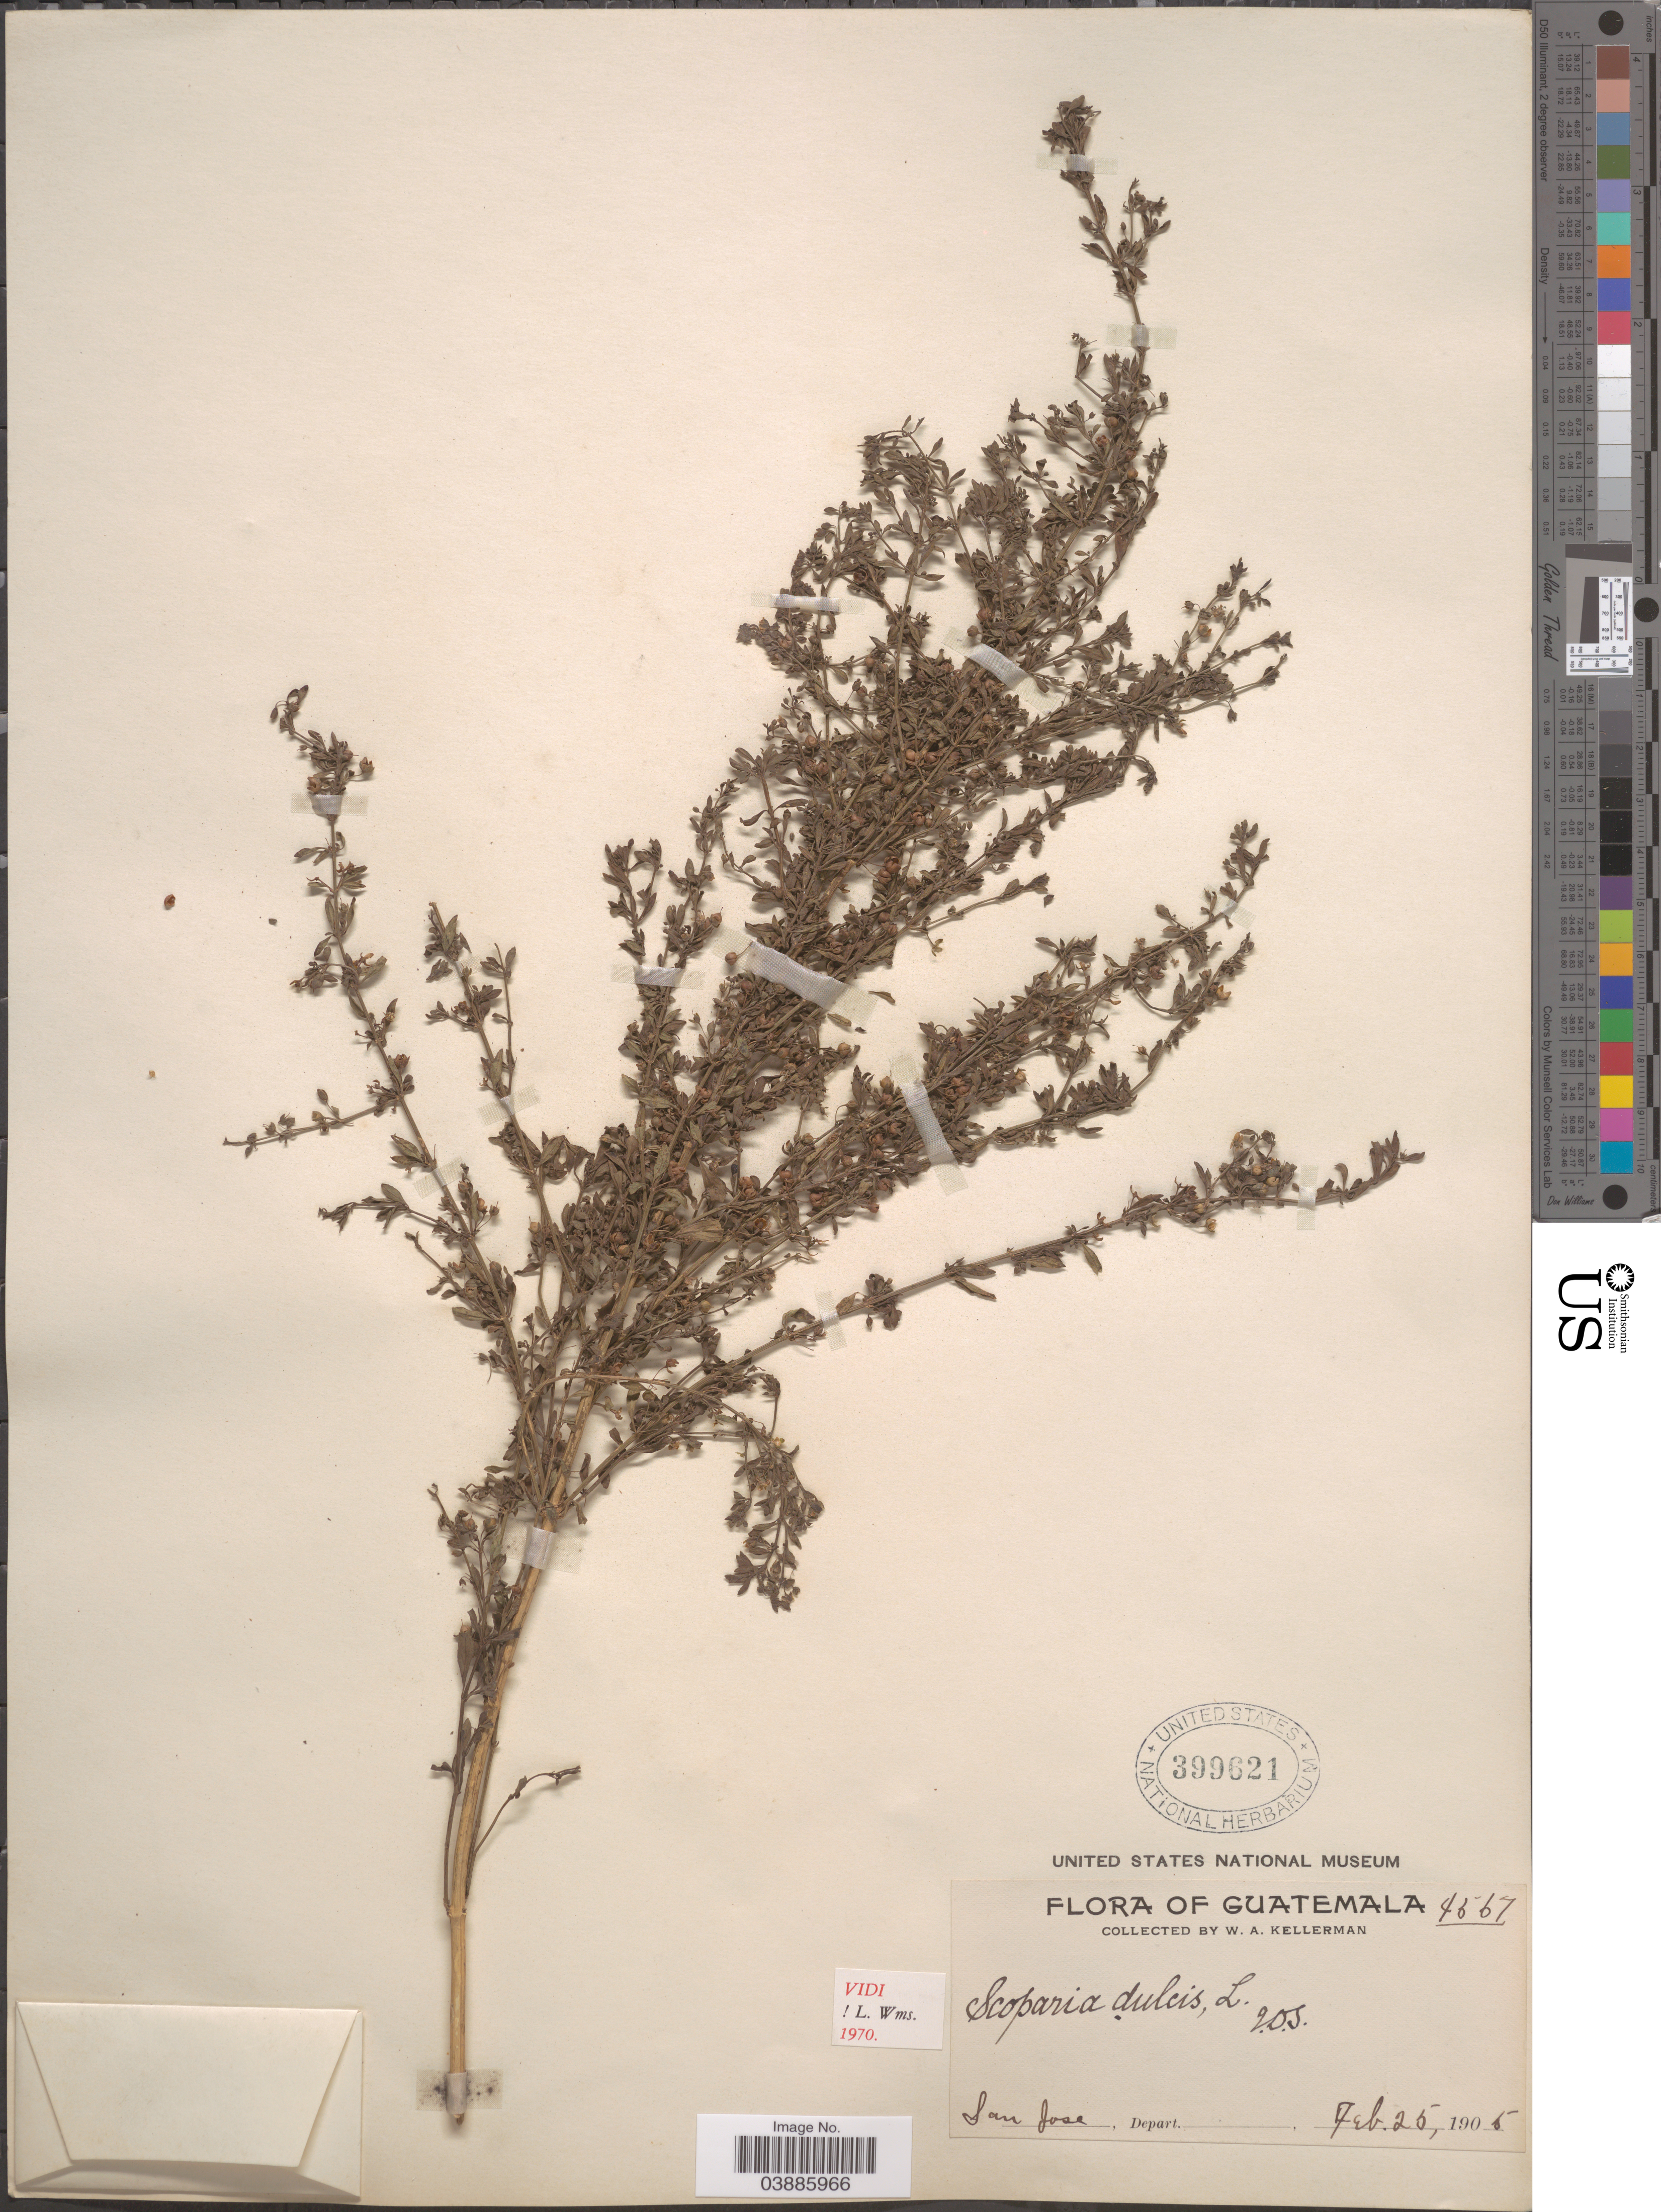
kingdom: Plantae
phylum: Tracheophyta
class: Magnoliopsida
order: Lamiales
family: Plantaginaceae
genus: Scoparia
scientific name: Scoparia dulcis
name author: L.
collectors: W. Kellerman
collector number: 4567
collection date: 1905-02-25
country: Costa Rica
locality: San Jose.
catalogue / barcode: US 399621